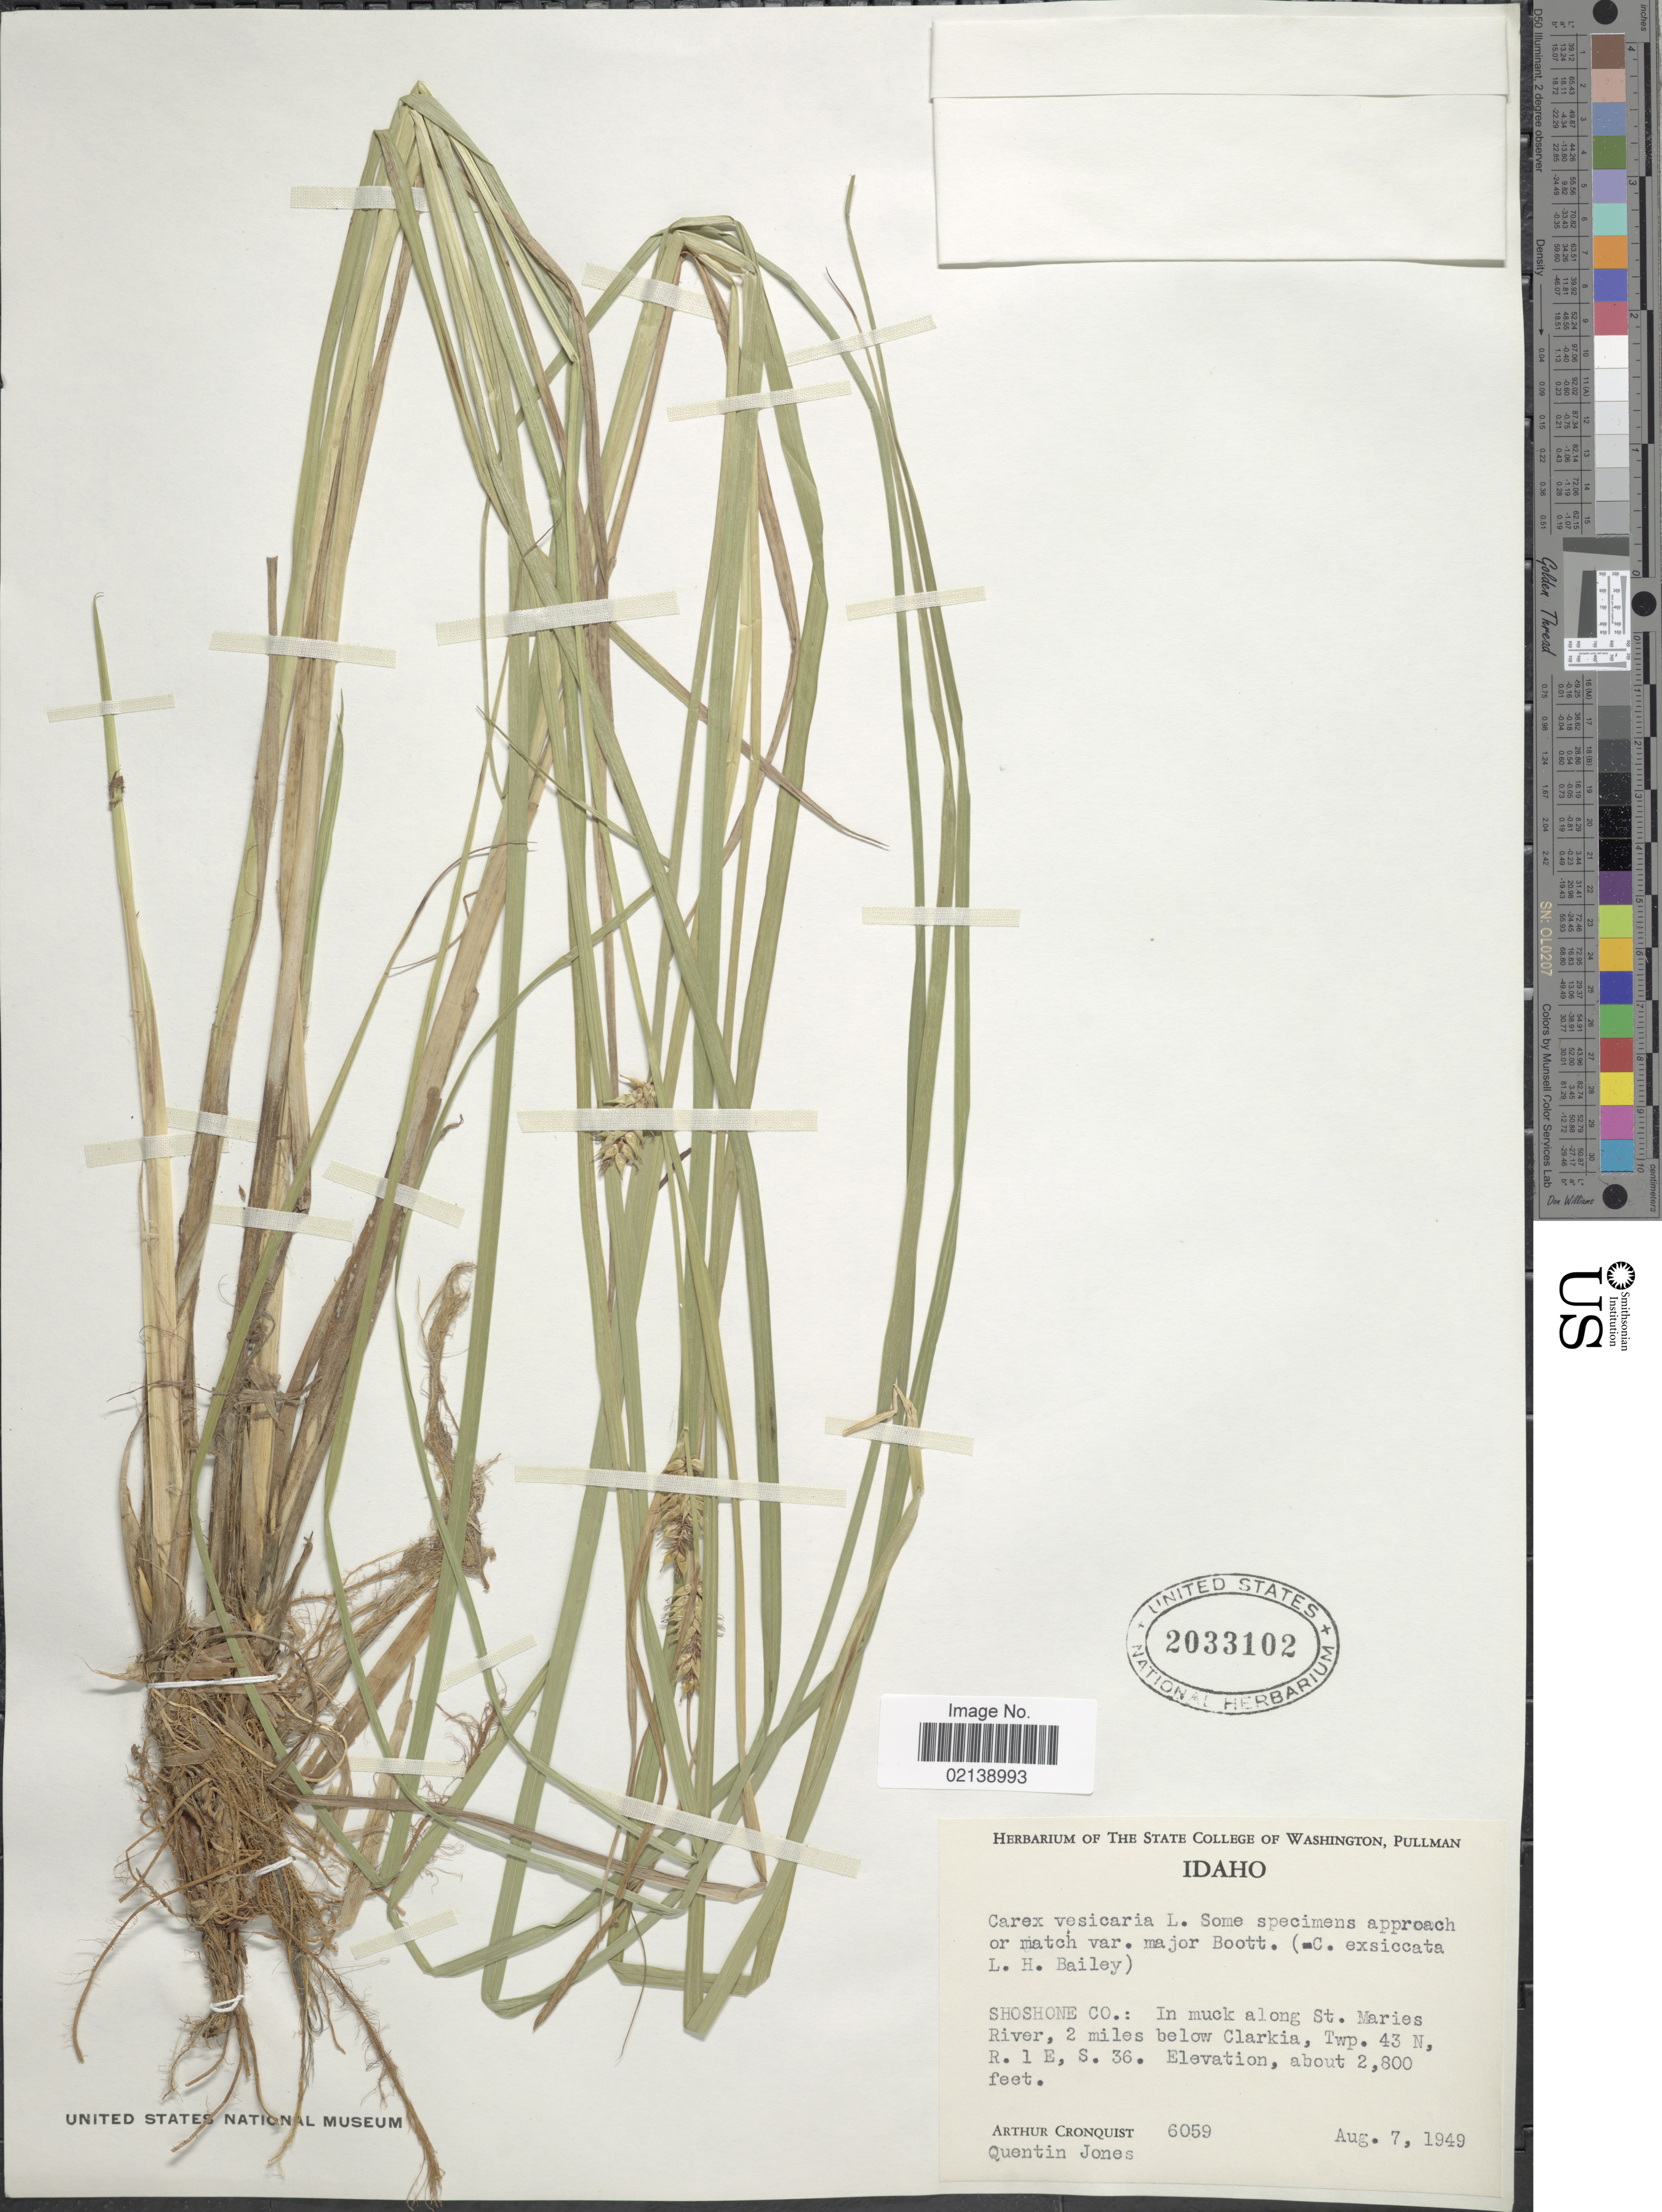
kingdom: Plantae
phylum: Tracheophyta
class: Liliopsida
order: Poales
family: Cyperaceae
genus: Carex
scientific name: Carex vesicaria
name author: L.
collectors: A. J. Cronquist & Q. Jones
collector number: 6059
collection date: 1949-08-07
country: United States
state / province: Idaho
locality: Shoshone Co.: In muck along St. Maries River, 2 miles below Clarkia, Twp. 43 N, R. 1 E, S. 36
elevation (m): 853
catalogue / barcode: US 2033102